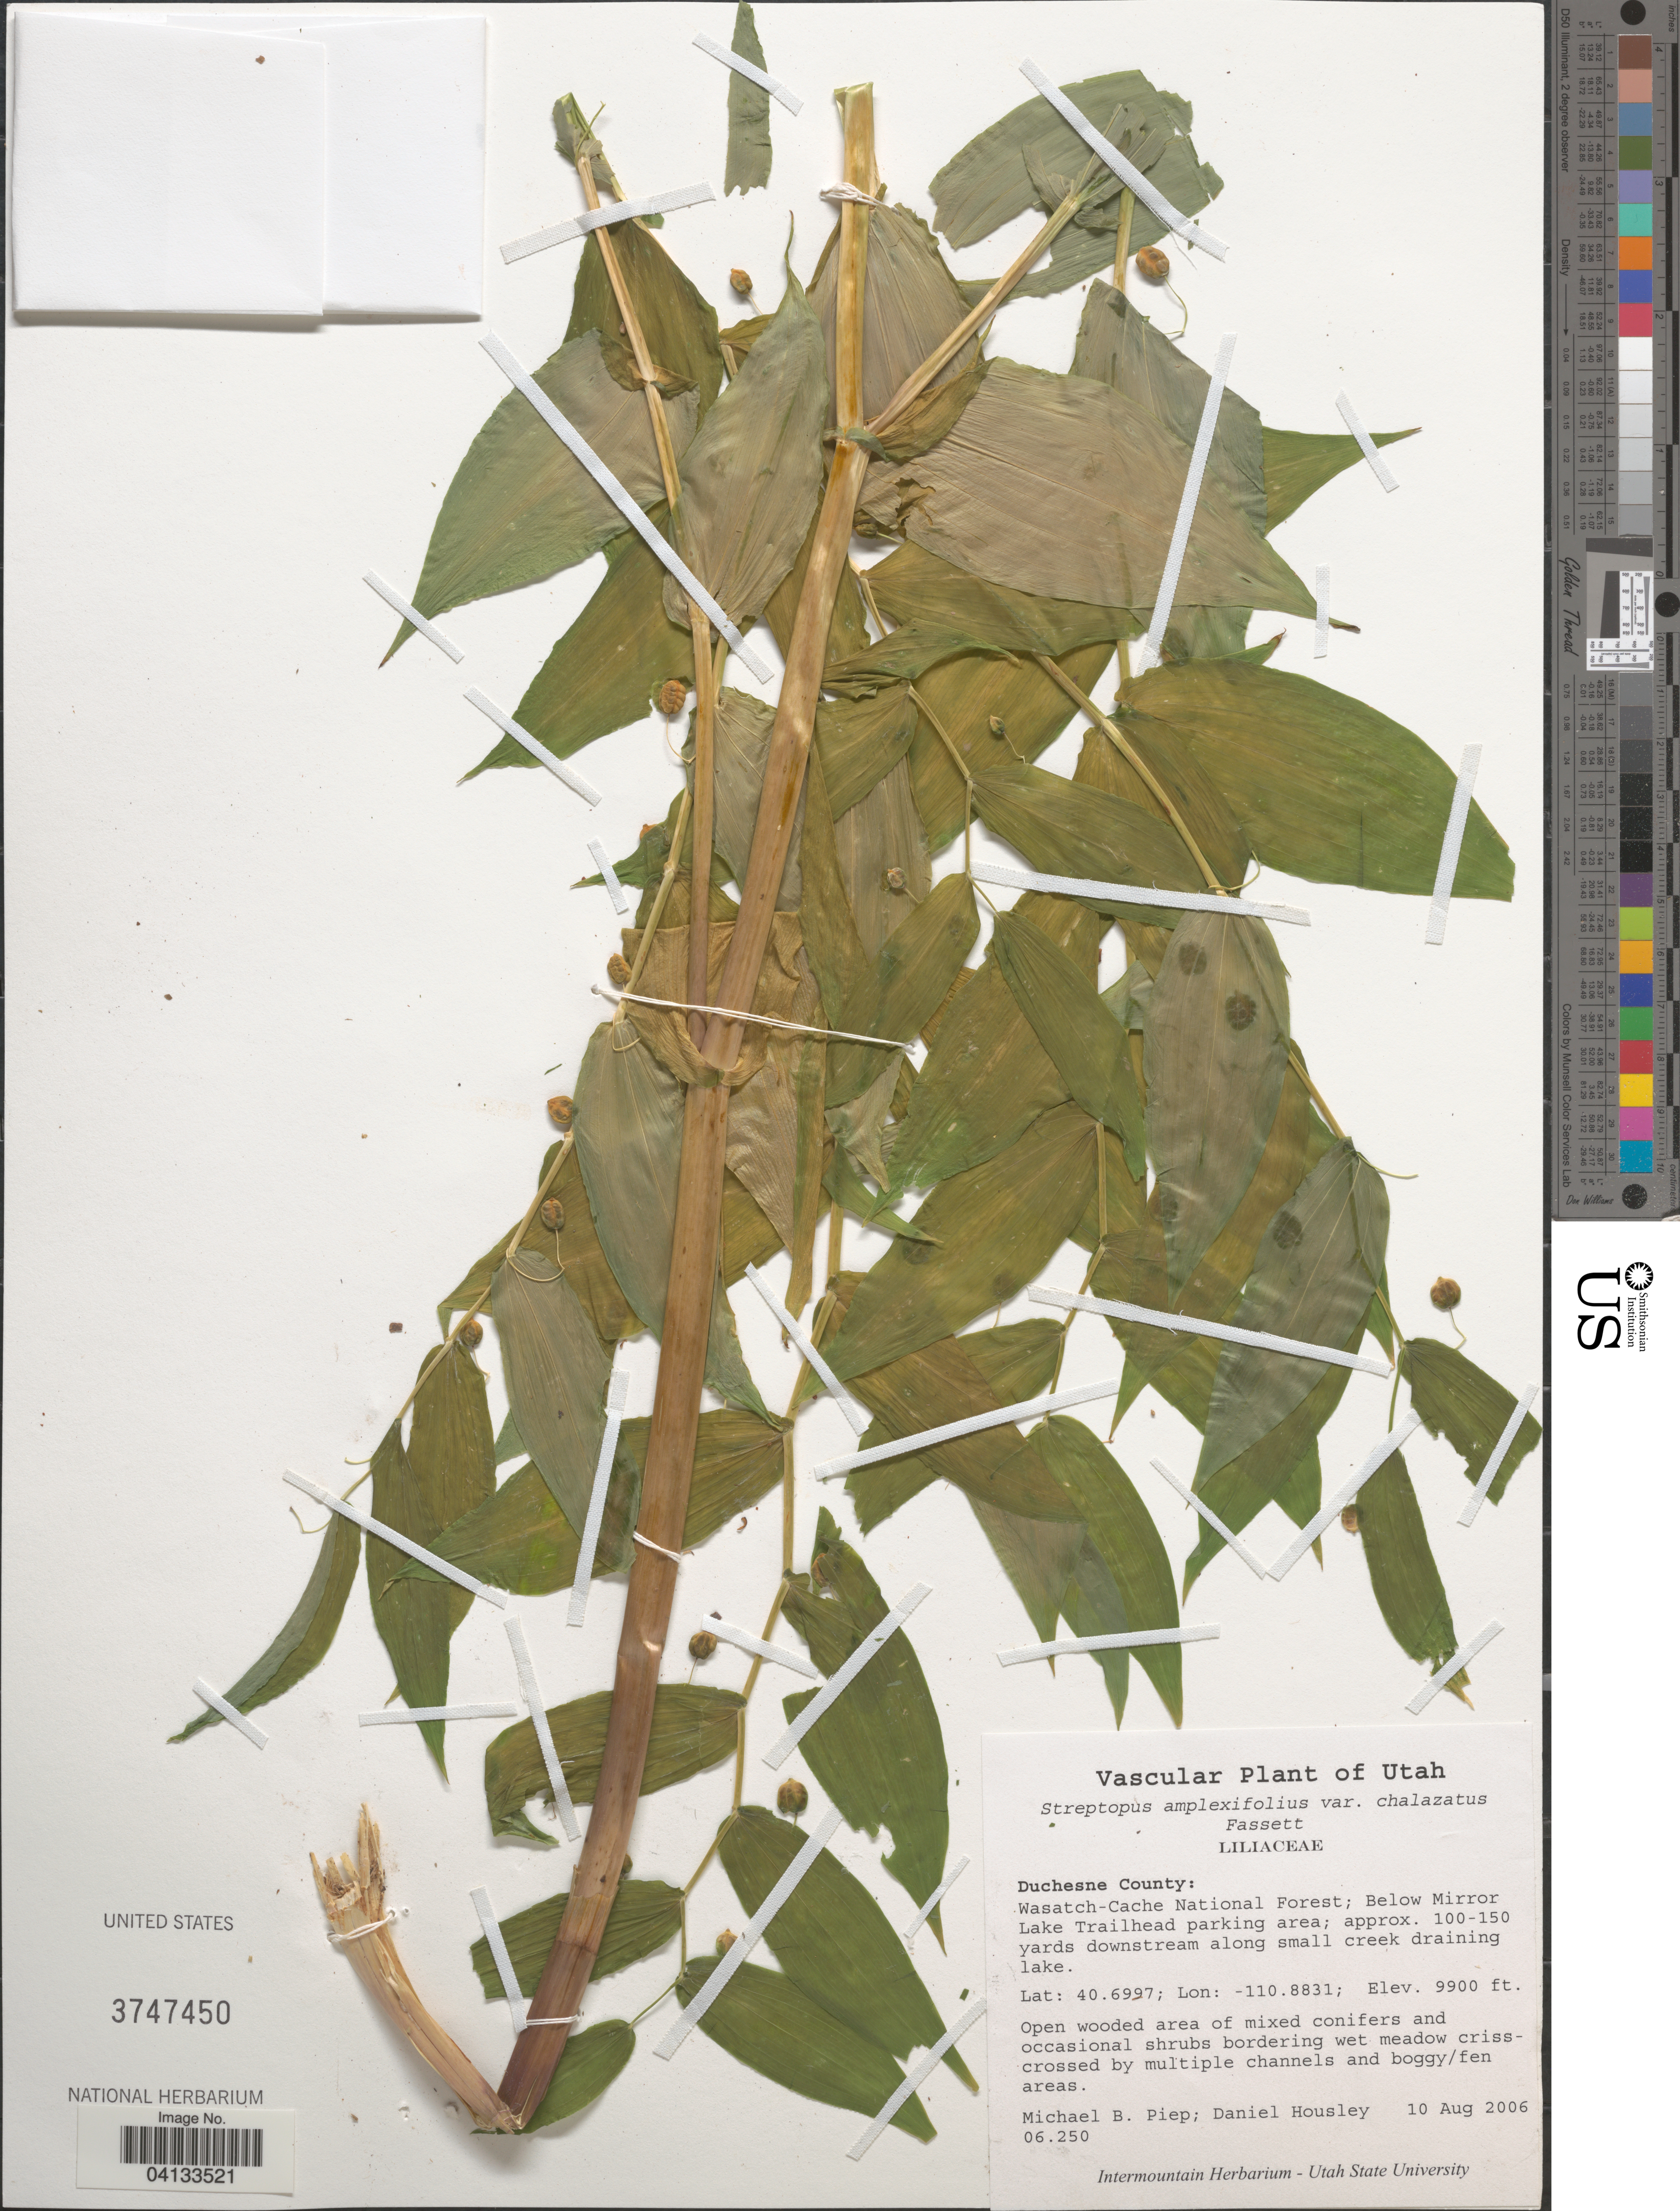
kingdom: Plantae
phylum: Tracheophyta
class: Liliopsida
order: Liliales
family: Liliaceae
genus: Streptopus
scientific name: Streptopus amplexifolius var. chalazatus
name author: Fassett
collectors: M. Piep & D. Housley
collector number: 06.250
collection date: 2006-08-10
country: United States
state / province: Utah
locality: Duchesne County: Wasatch-Cache National Forest; Below Mirror Lake Trailhead parking area; approx. 100-150 yards downstream along small creek draining lake.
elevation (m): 3018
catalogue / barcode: US 3747450